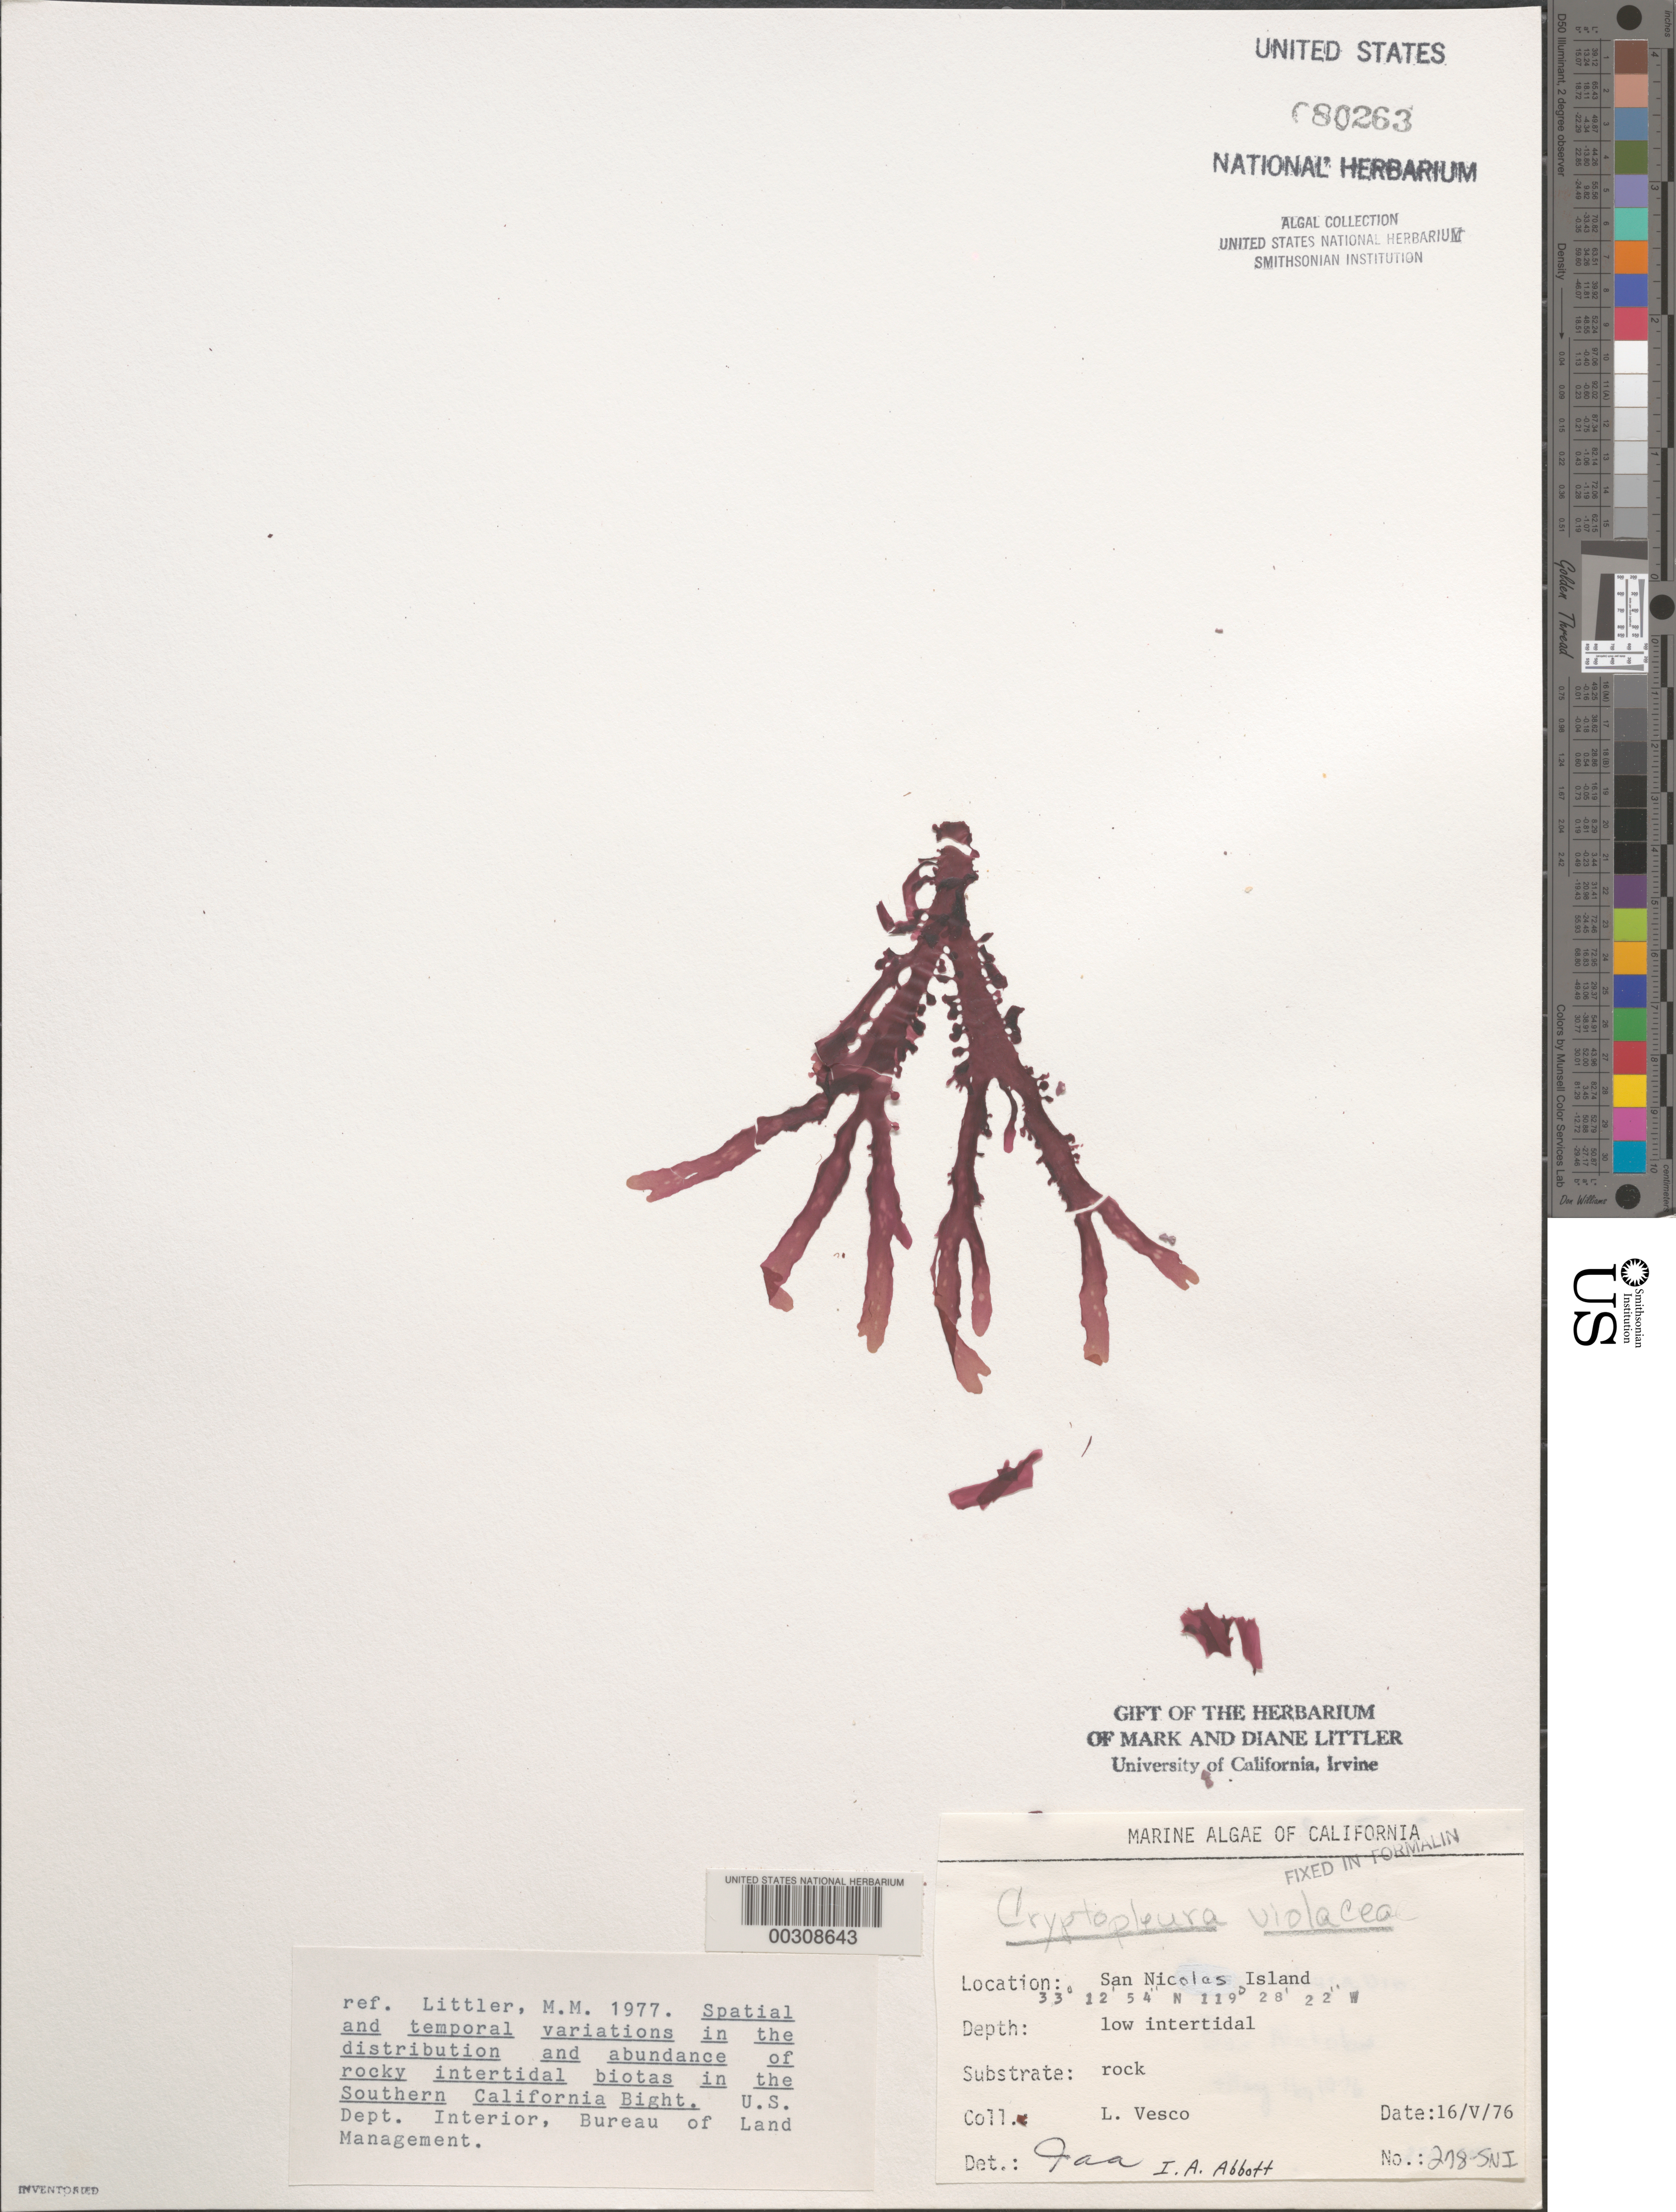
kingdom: Plantae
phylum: Rhodophyta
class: Florideophyceae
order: Ceramiales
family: Delesseriaceae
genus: Cryptopleura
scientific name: Cryptopleura violacea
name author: (J. Ag.) Kylin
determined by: Abbott, Isabella A.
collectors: L. Vesco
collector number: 278-sni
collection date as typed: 16 May 1976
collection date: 1976-05-16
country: United States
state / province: California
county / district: Ventura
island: San Nicolas Island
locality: Dutch Harbor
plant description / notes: BLM-SOCALBIGHT Rocky Intertidal Survey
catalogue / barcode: US 80263